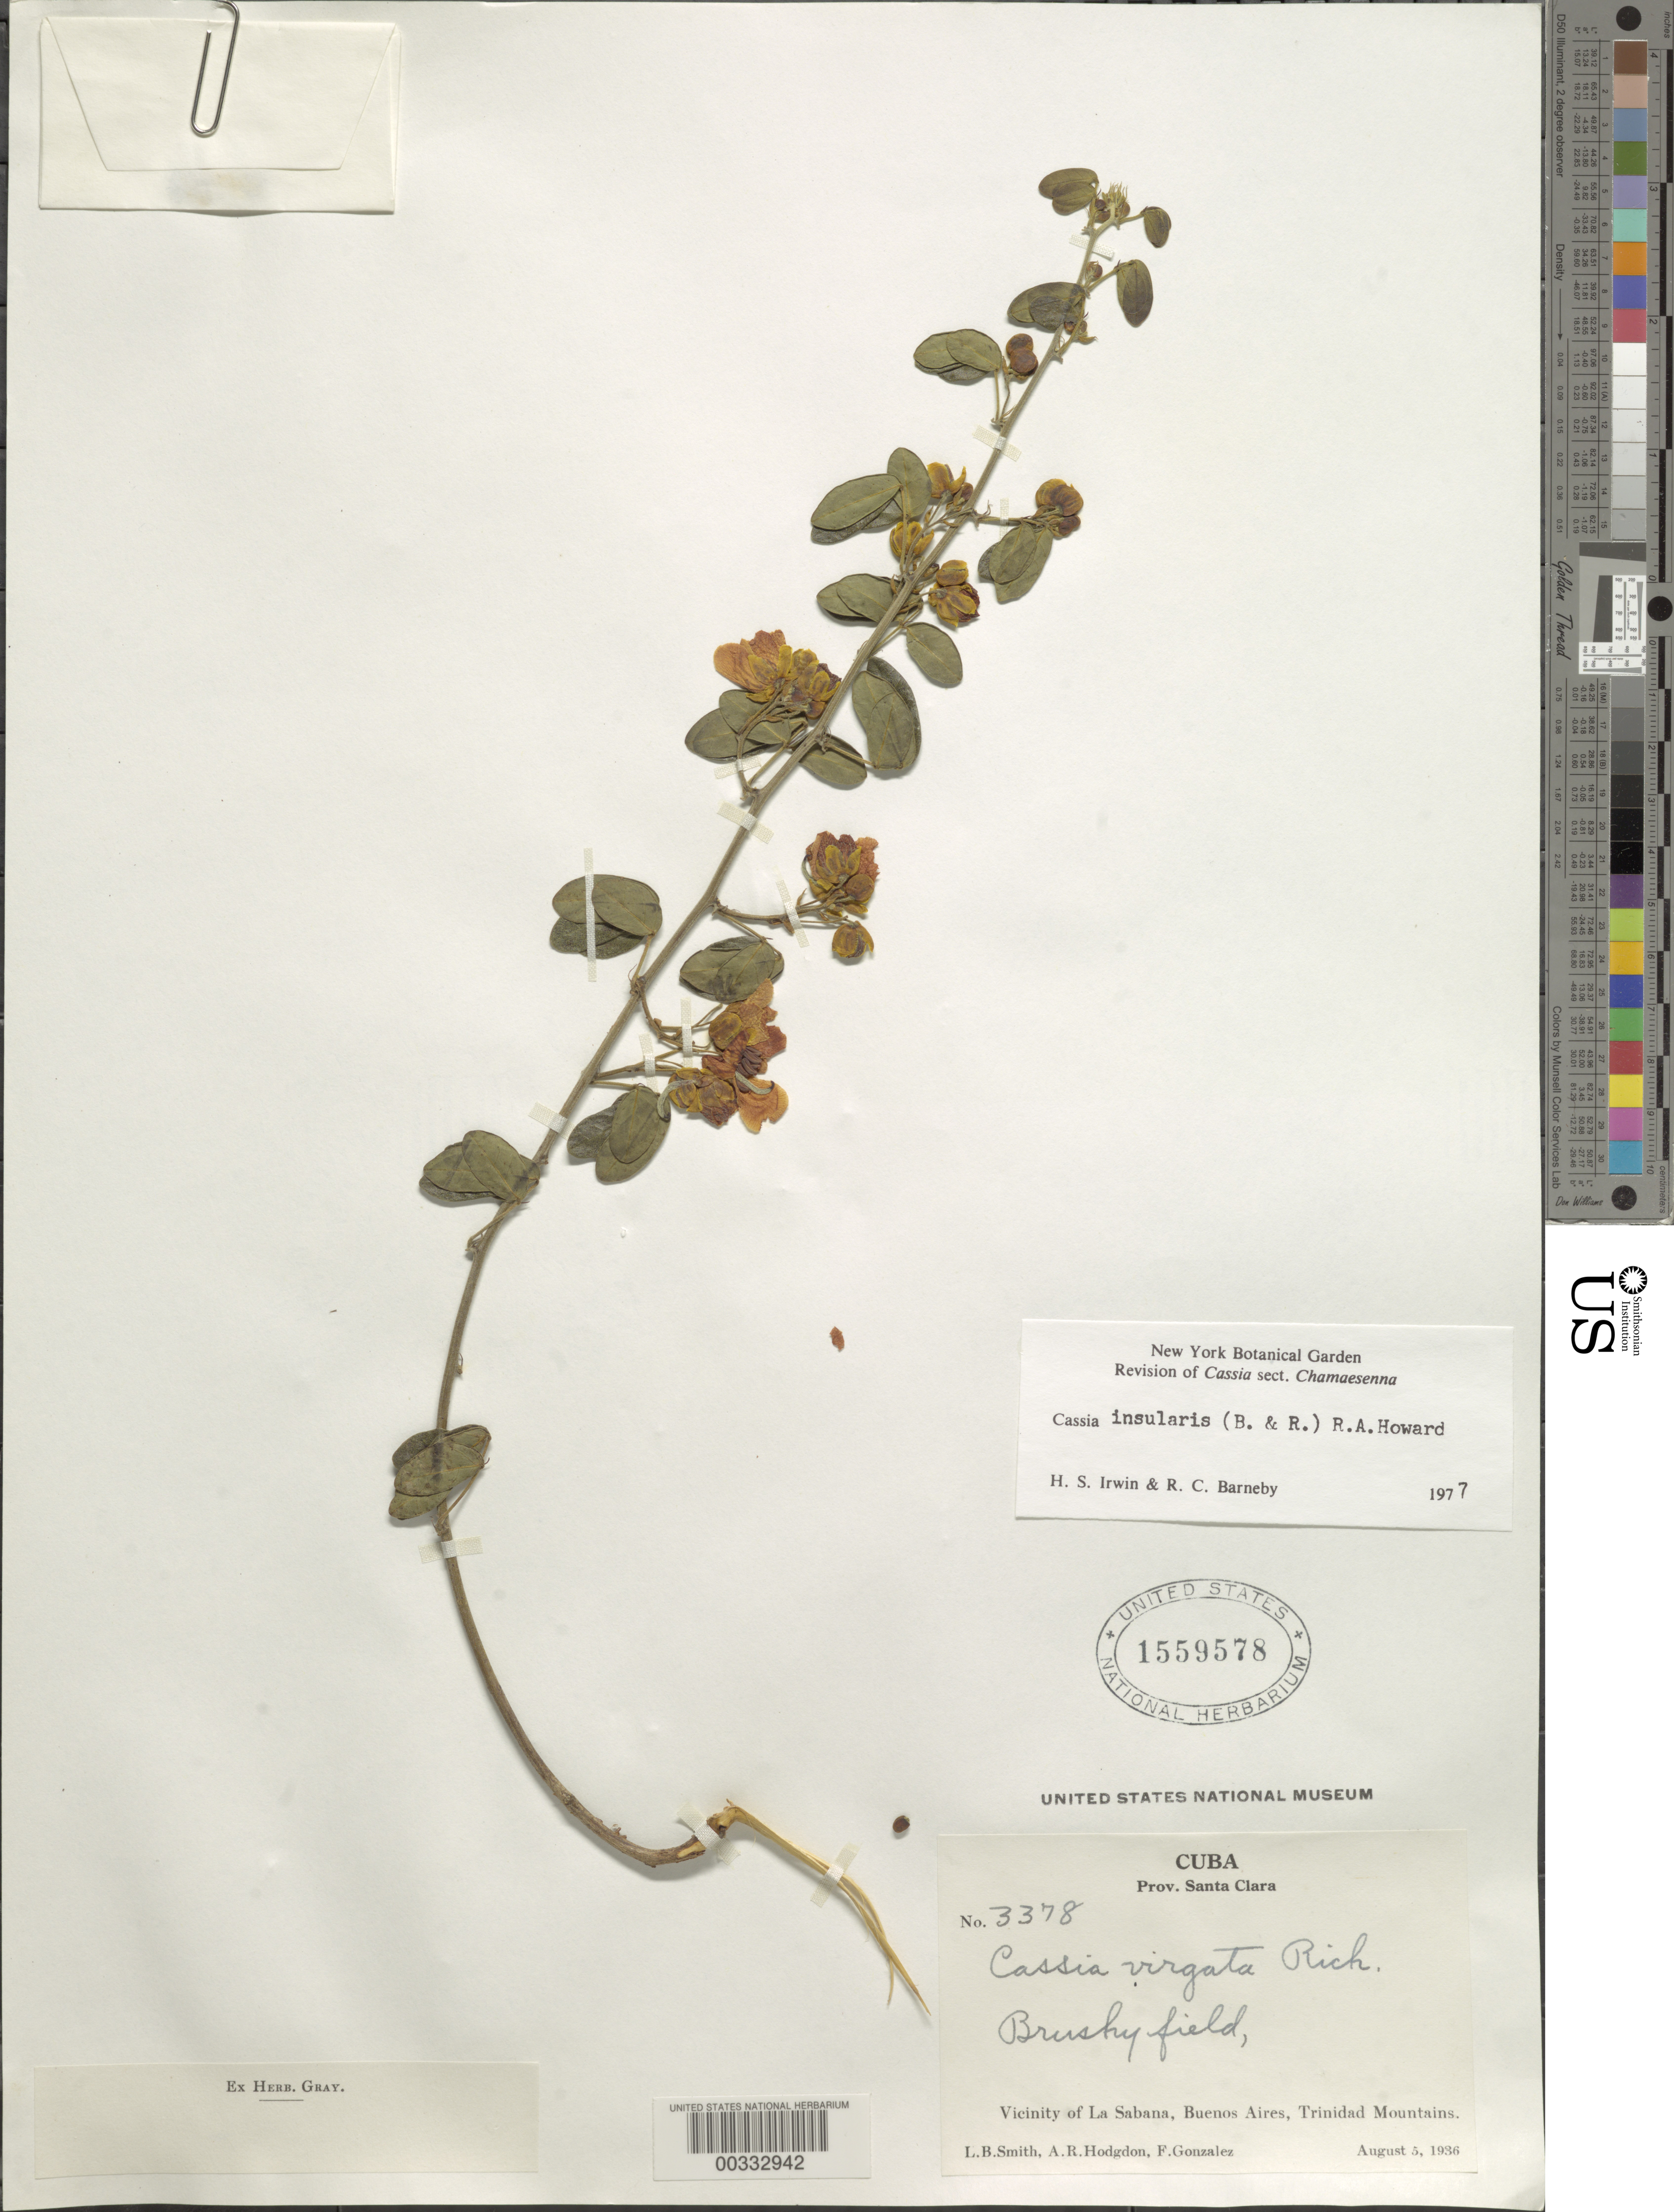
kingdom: Plantae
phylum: Tracheophyta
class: Magnoliopsida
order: Fabales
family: Fabaceae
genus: Senna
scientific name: Senna insularis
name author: (Britton & Rose) H.S. Irwin & Barneby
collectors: L. Smith, A. R. Hodgdon & F. Gonzalez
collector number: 3378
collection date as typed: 05 Aug 1936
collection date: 1936-08-05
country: Cuba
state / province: Las Villas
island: Greater Antilles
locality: Vicinity of la sabana, buenos aires, trinidad mountains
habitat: Brushy field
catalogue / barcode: US 1559578